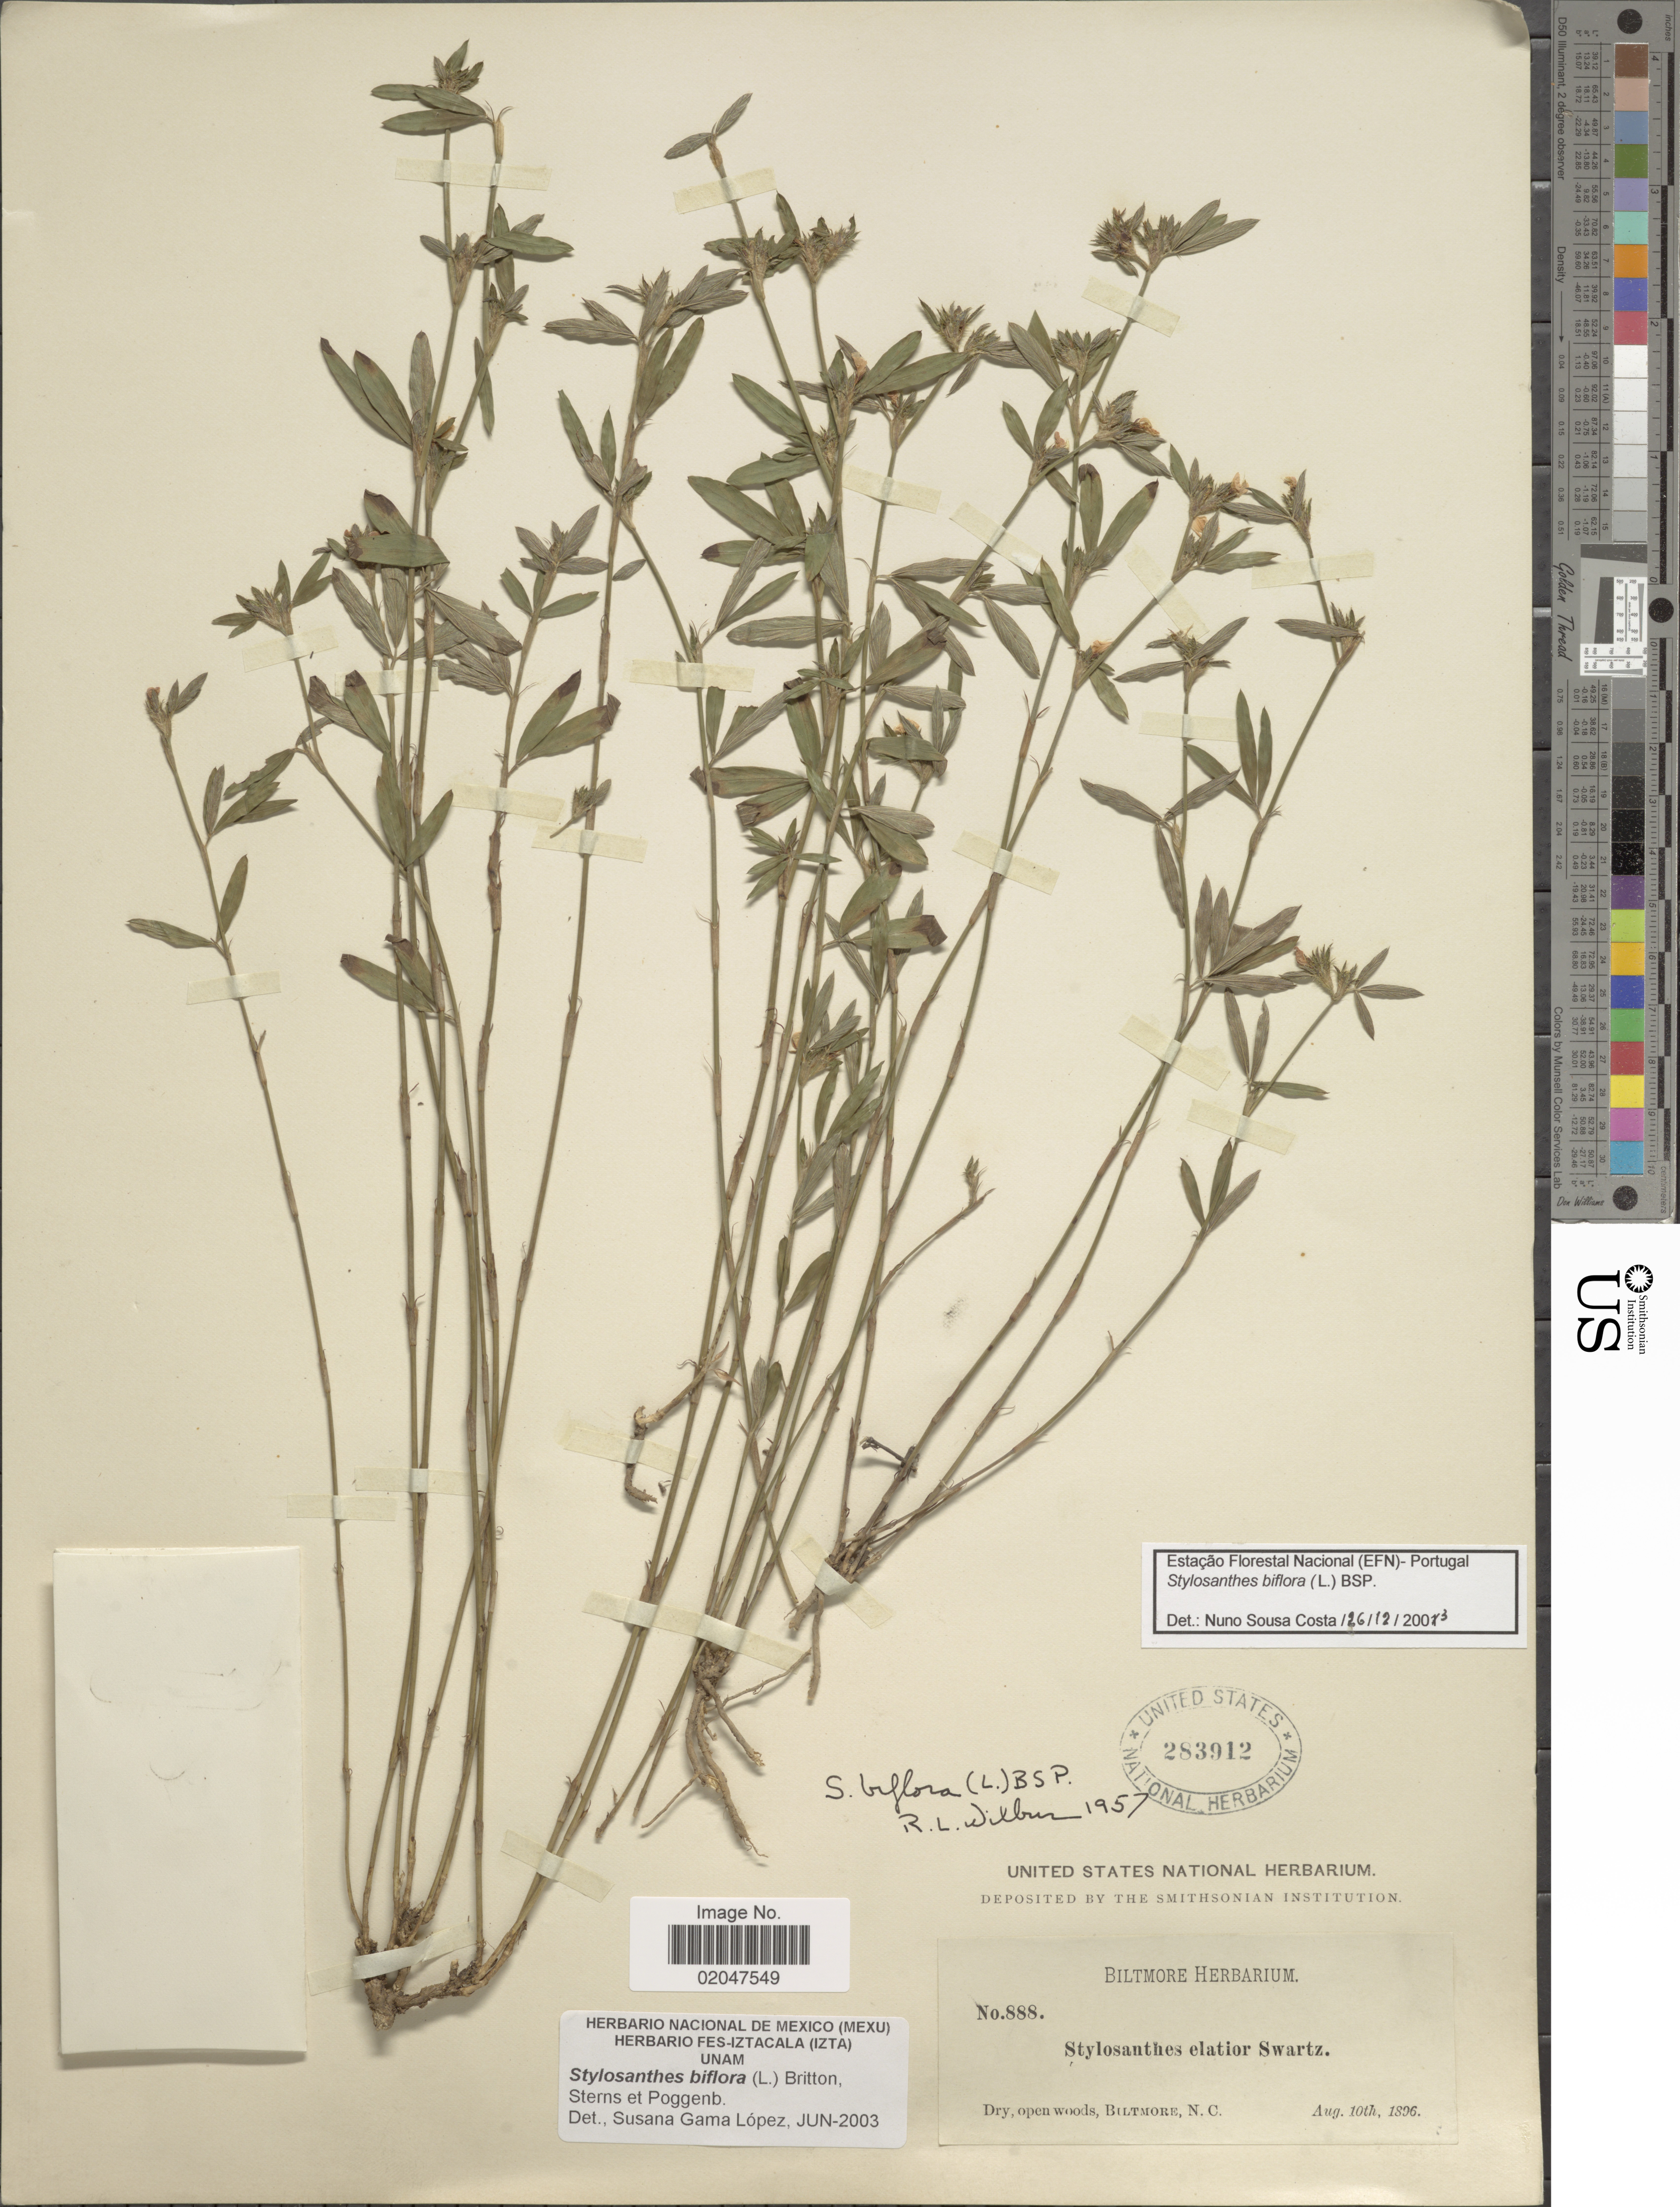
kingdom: Plantae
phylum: Tracheophyta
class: Magnoliopsida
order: Fabales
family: Fabaceae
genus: Stylosanthes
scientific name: Stylosanthes biflora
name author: (L.) Britton et al.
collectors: ex herb. Biltmore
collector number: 888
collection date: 1896-08-10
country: United States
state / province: North Carolina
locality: Biltmore, N. C.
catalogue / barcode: US 283912